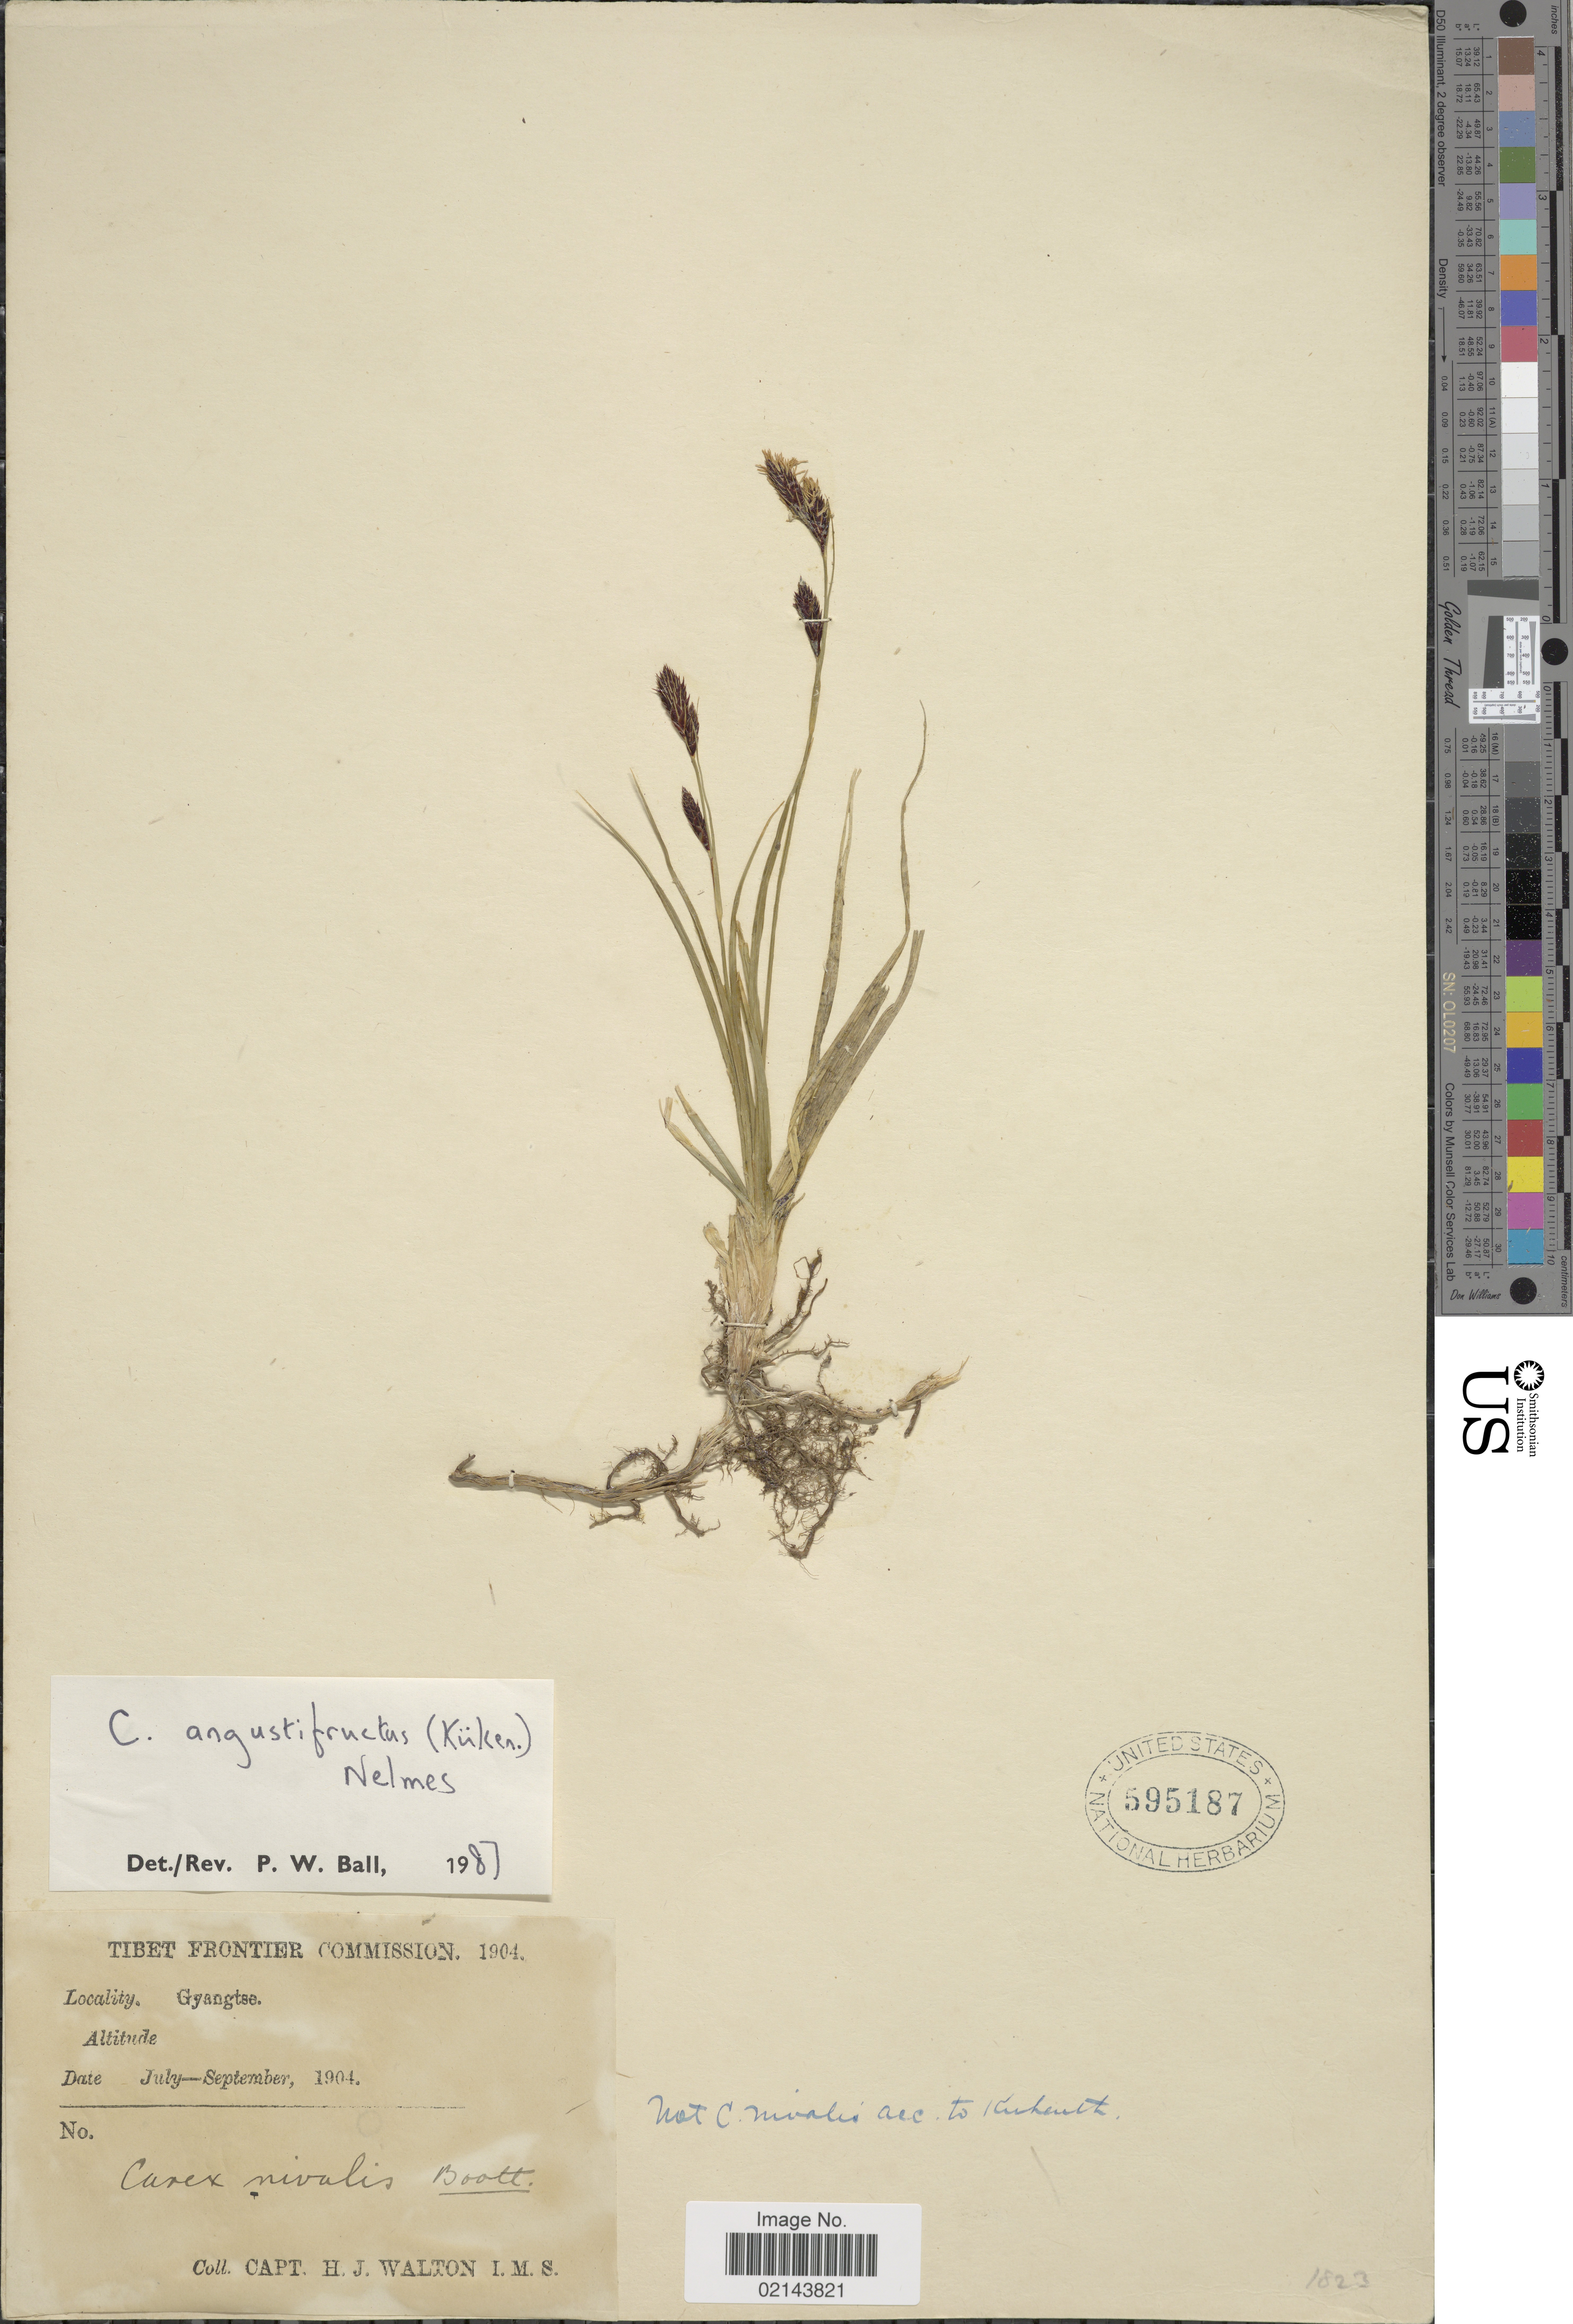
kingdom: Plantae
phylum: Tracheophyta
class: Liliopsida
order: Poales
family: Cyperaceae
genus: Carex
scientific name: Carex angustifructus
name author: (Kük.) Nelmes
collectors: H. Walton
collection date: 1904-07/1904-09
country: China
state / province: Xizang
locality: Tibet, Gyangtse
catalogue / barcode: US 595187